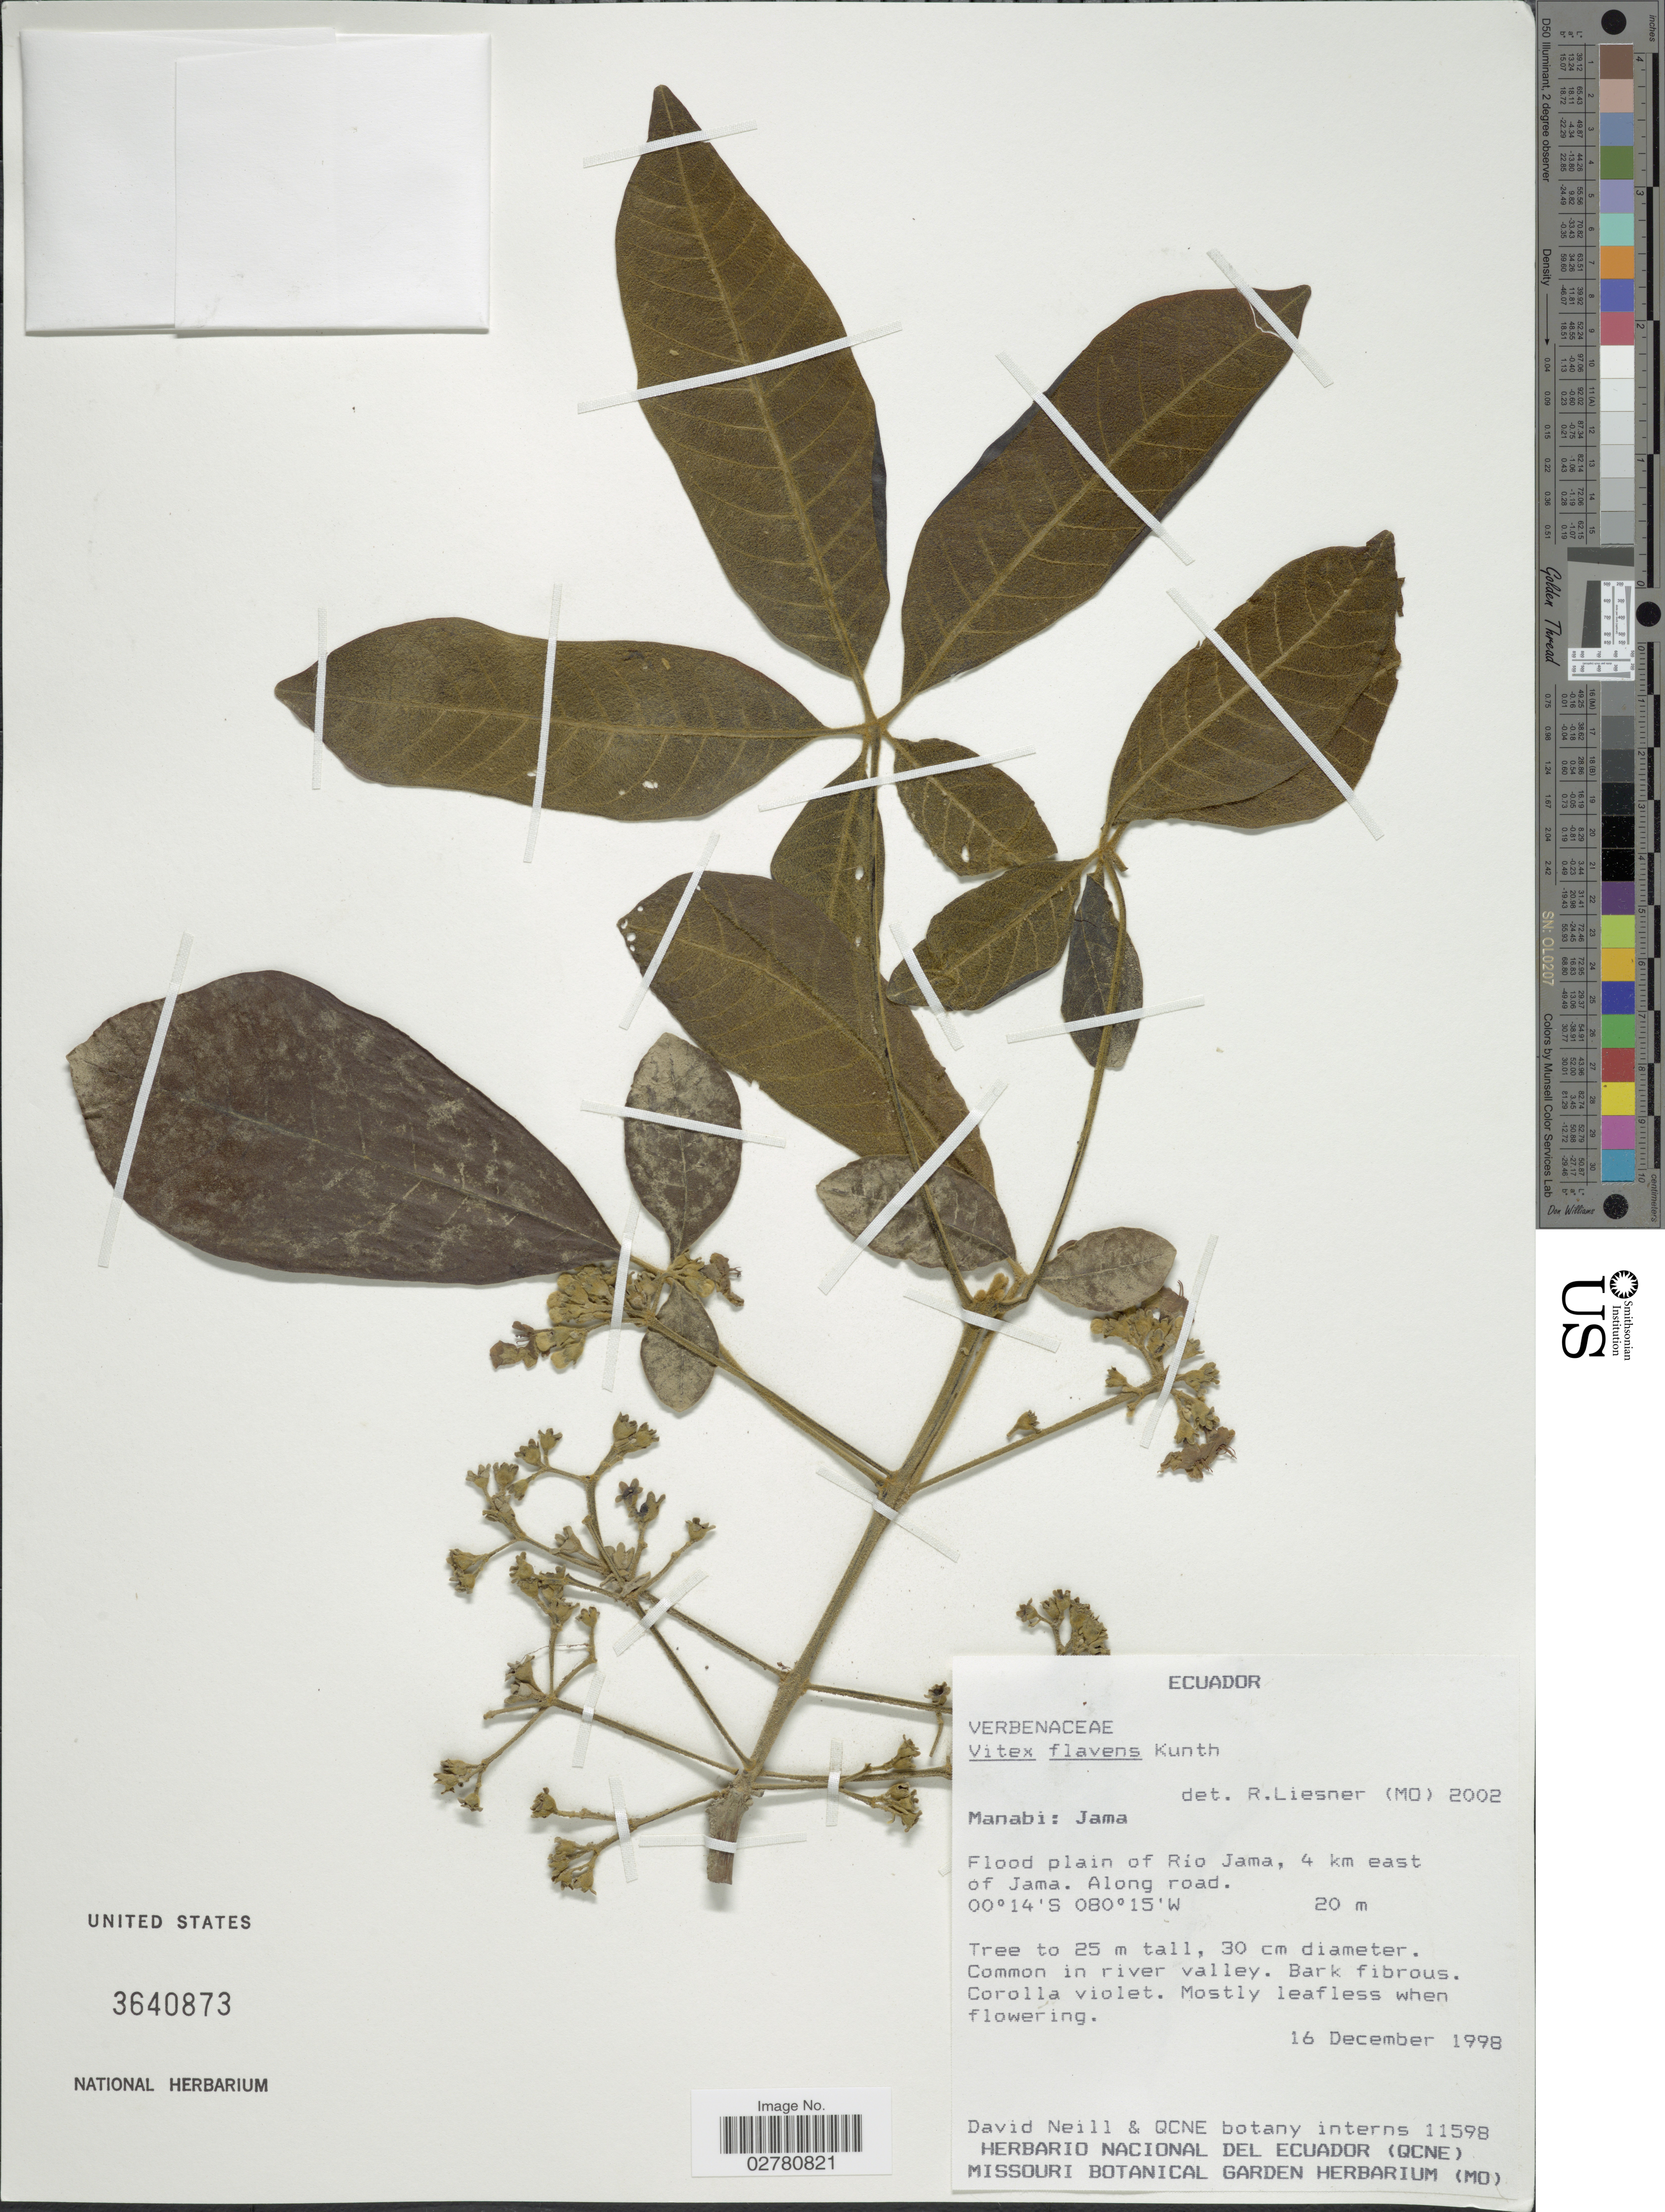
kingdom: Plantae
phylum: Tracheophyta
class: Magnoliopsida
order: Lamiales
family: Lamiaceae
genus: Vitex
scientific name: Vitex flavens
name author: Kunth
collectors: D. A. Neill & QCNE botany interns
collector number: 11598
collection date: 1998-12-16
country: Ecuador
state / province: Manabí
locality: Manabi: Jama. Flood plain of Rio Jama, 4 km east of Jama. Along road.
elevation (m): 20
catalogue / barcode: US 3640873